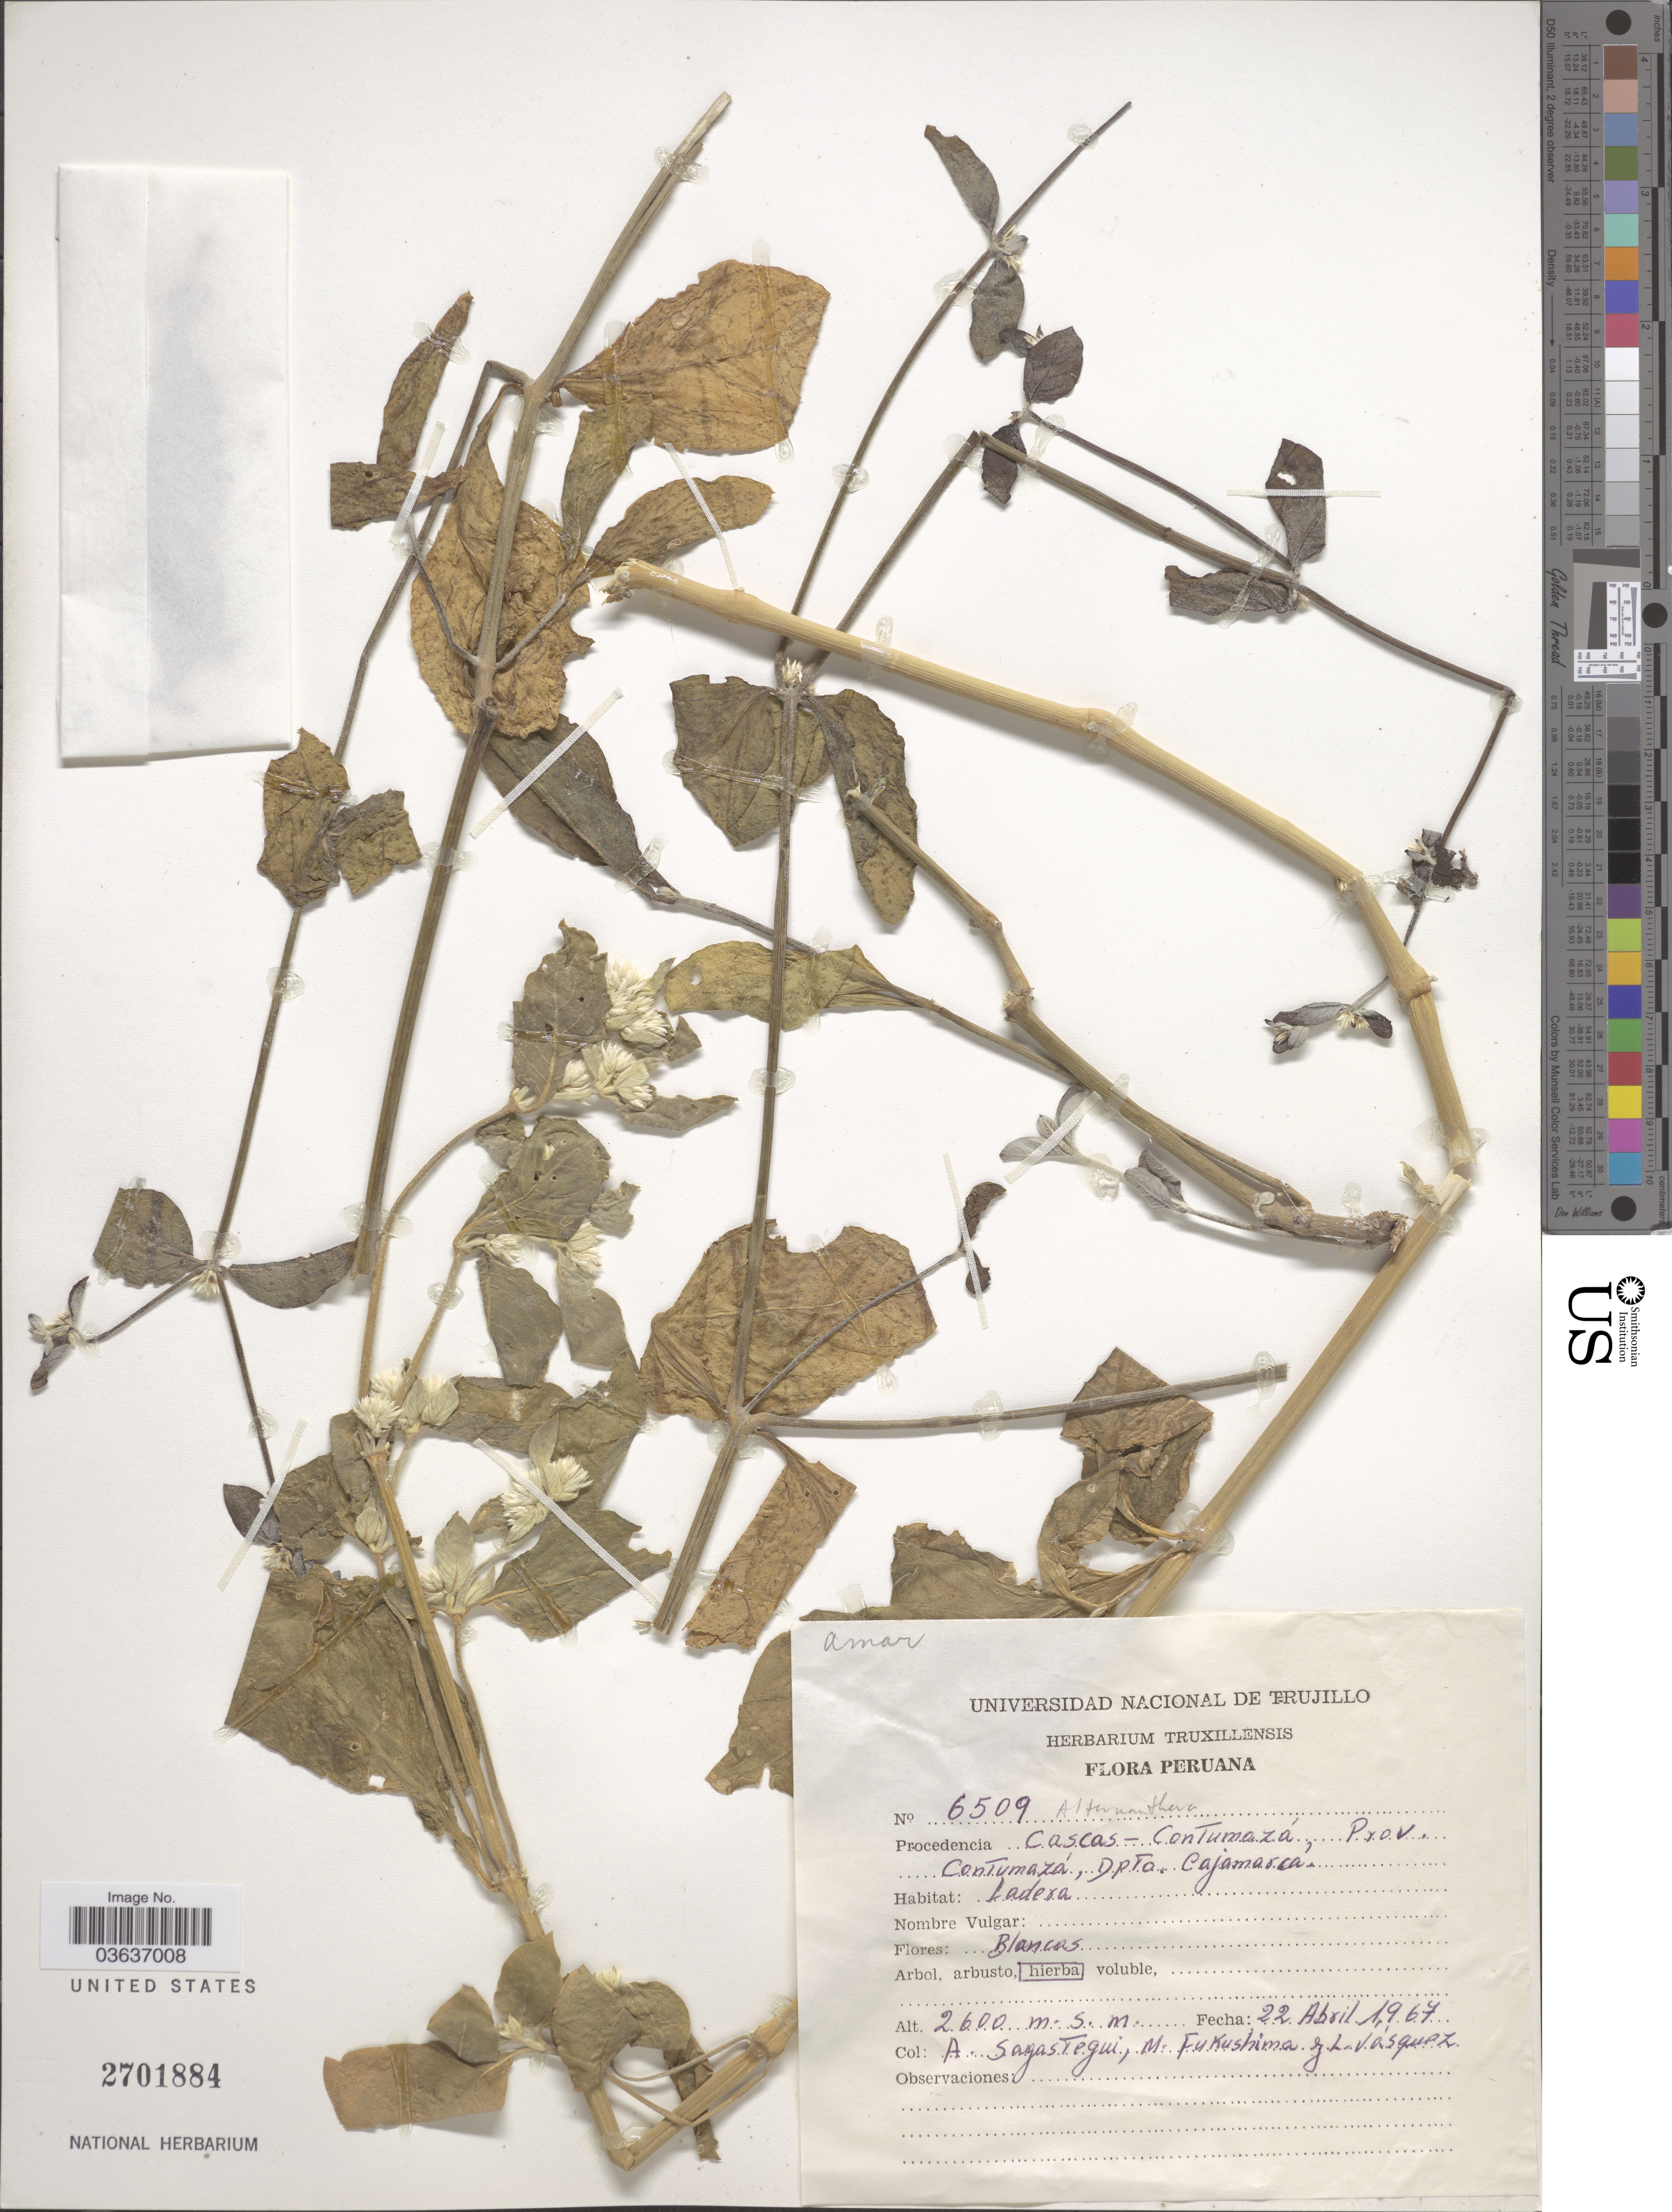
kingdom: Plantae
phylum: Tracheophyta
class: Magnoliopsida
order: Caryophyllales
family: Amaranthaceae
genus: Alternanthera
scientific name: Alternanthera sp.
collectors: A. Sagastegui, M. Fukushima & L. Vasquez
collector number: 6509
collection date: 1967-04-22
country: Peru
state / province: Cajamarca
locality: Cascas-Contumazá, Prov. Contumazá, Dpto. Cajamarca.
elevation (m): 2600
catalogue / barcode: US 2701884